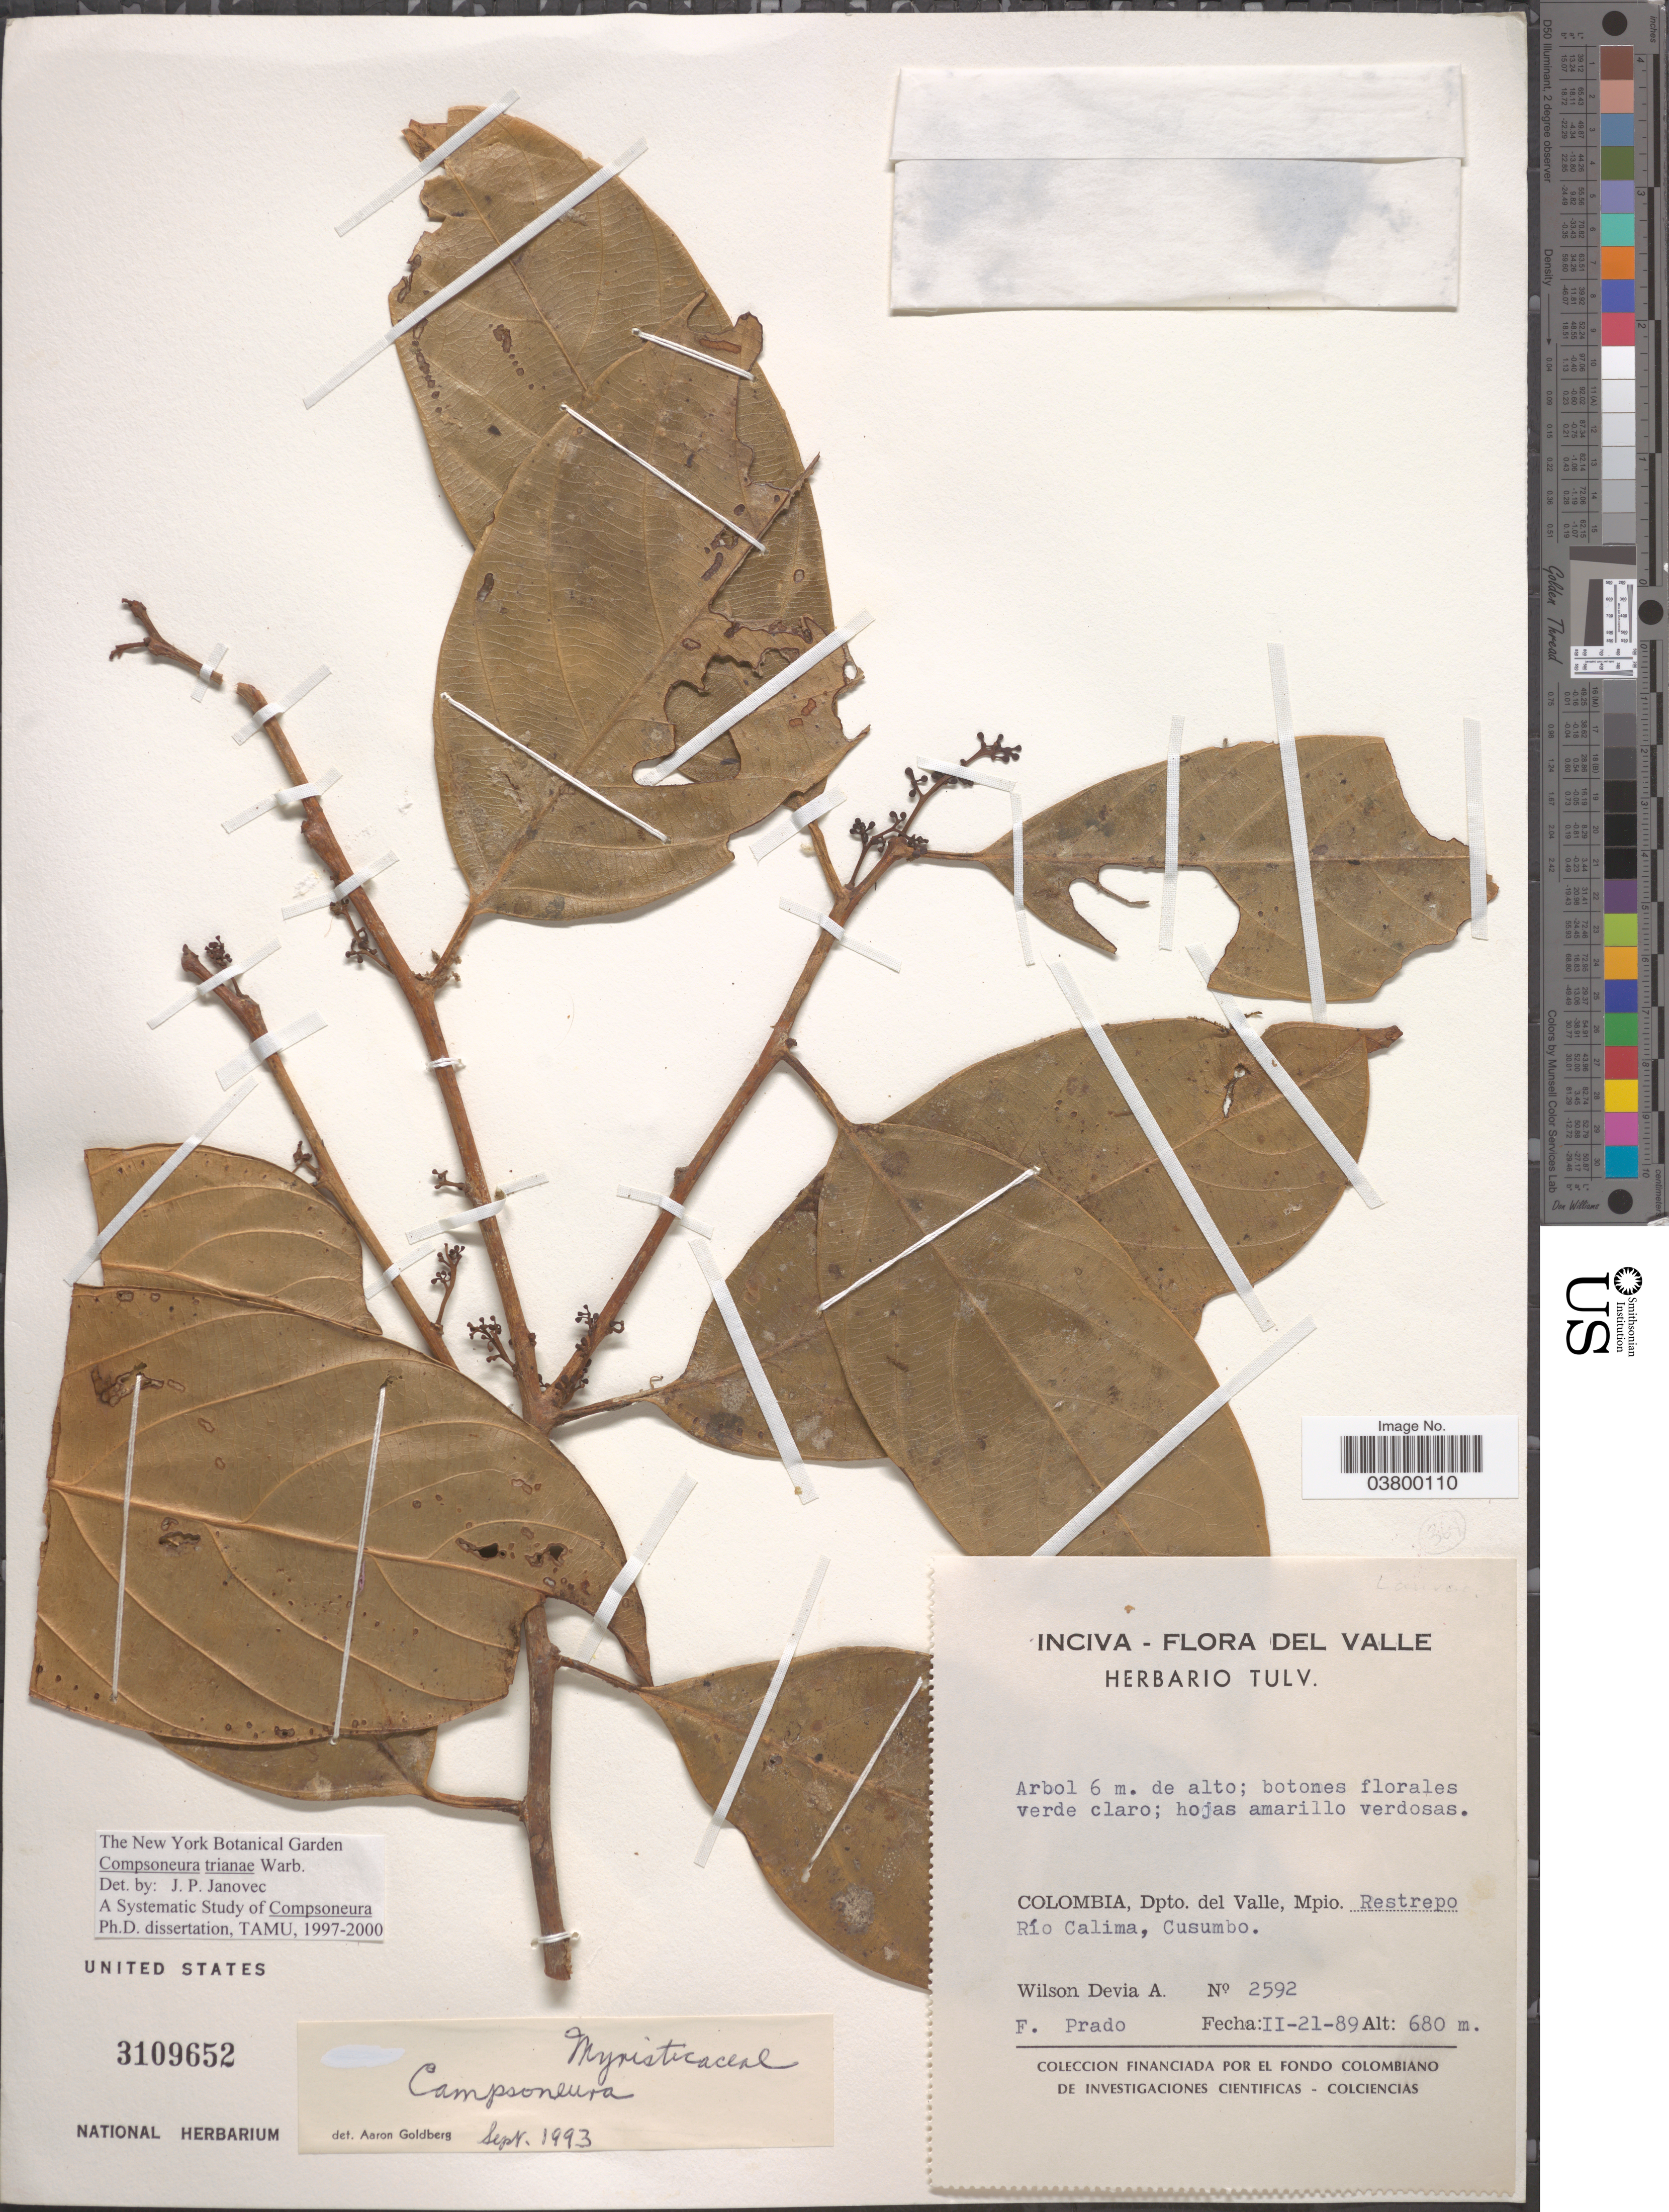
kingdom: Plantae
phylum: Tracheophyta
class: Magnoliopsida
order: Magnoliales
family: Myristicaceae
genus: Compsoneura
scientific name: Compsoneura trianae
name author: Warb.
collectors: W. Devia A. & F. Prado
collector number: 2592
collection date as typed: Transcribed d/m/y: 21/2/89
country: Colombia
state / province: Valle del Cauca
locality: Dpto. del Valle, Mpio. Restrepo Río Calima, Cusumbo.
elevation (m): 680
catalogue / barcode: US 3109652